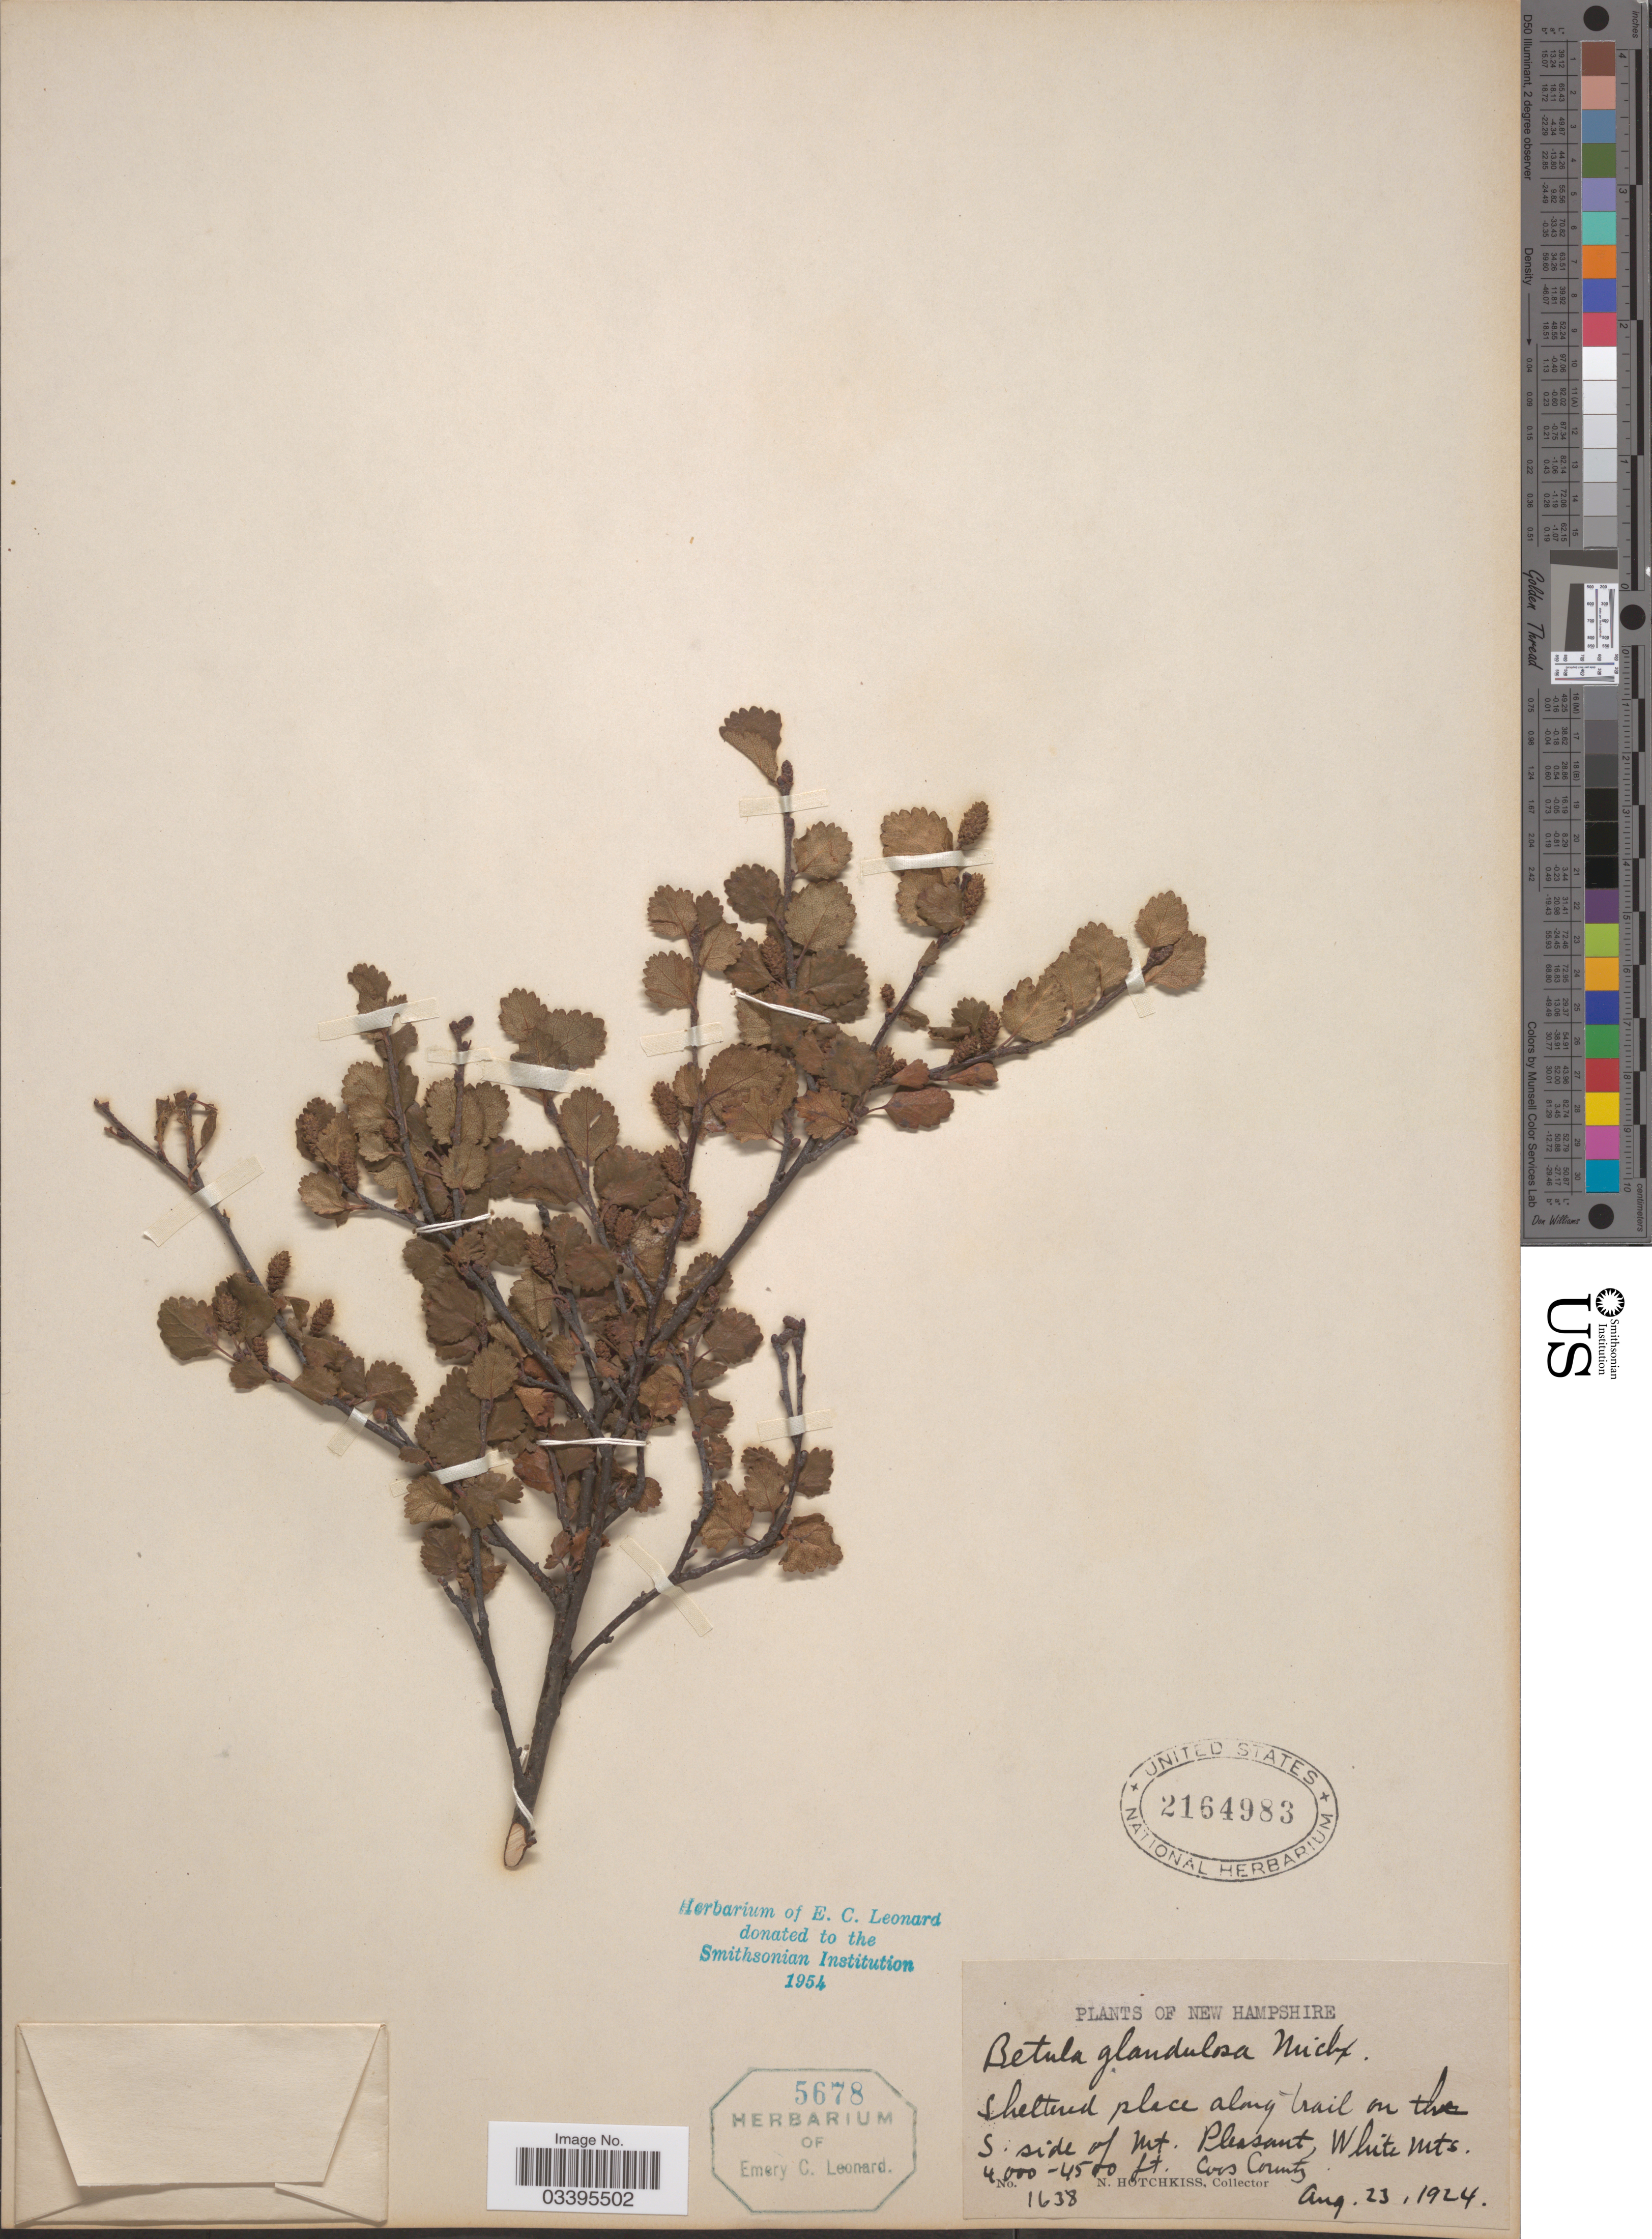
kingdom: Plantae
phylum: Tracheophyta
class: Magnoliopsida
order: Fagales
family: Betulaceae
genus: Betula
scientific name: Betula glandulosa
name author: Michx.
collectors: N. Hotchkiss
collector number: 1638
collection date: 1924-08-23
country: United States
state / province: New Hampshire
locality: On the S. side of Mt. Pleasant, White Mts. Coos County.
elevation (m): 1219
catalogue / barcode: US 2164983